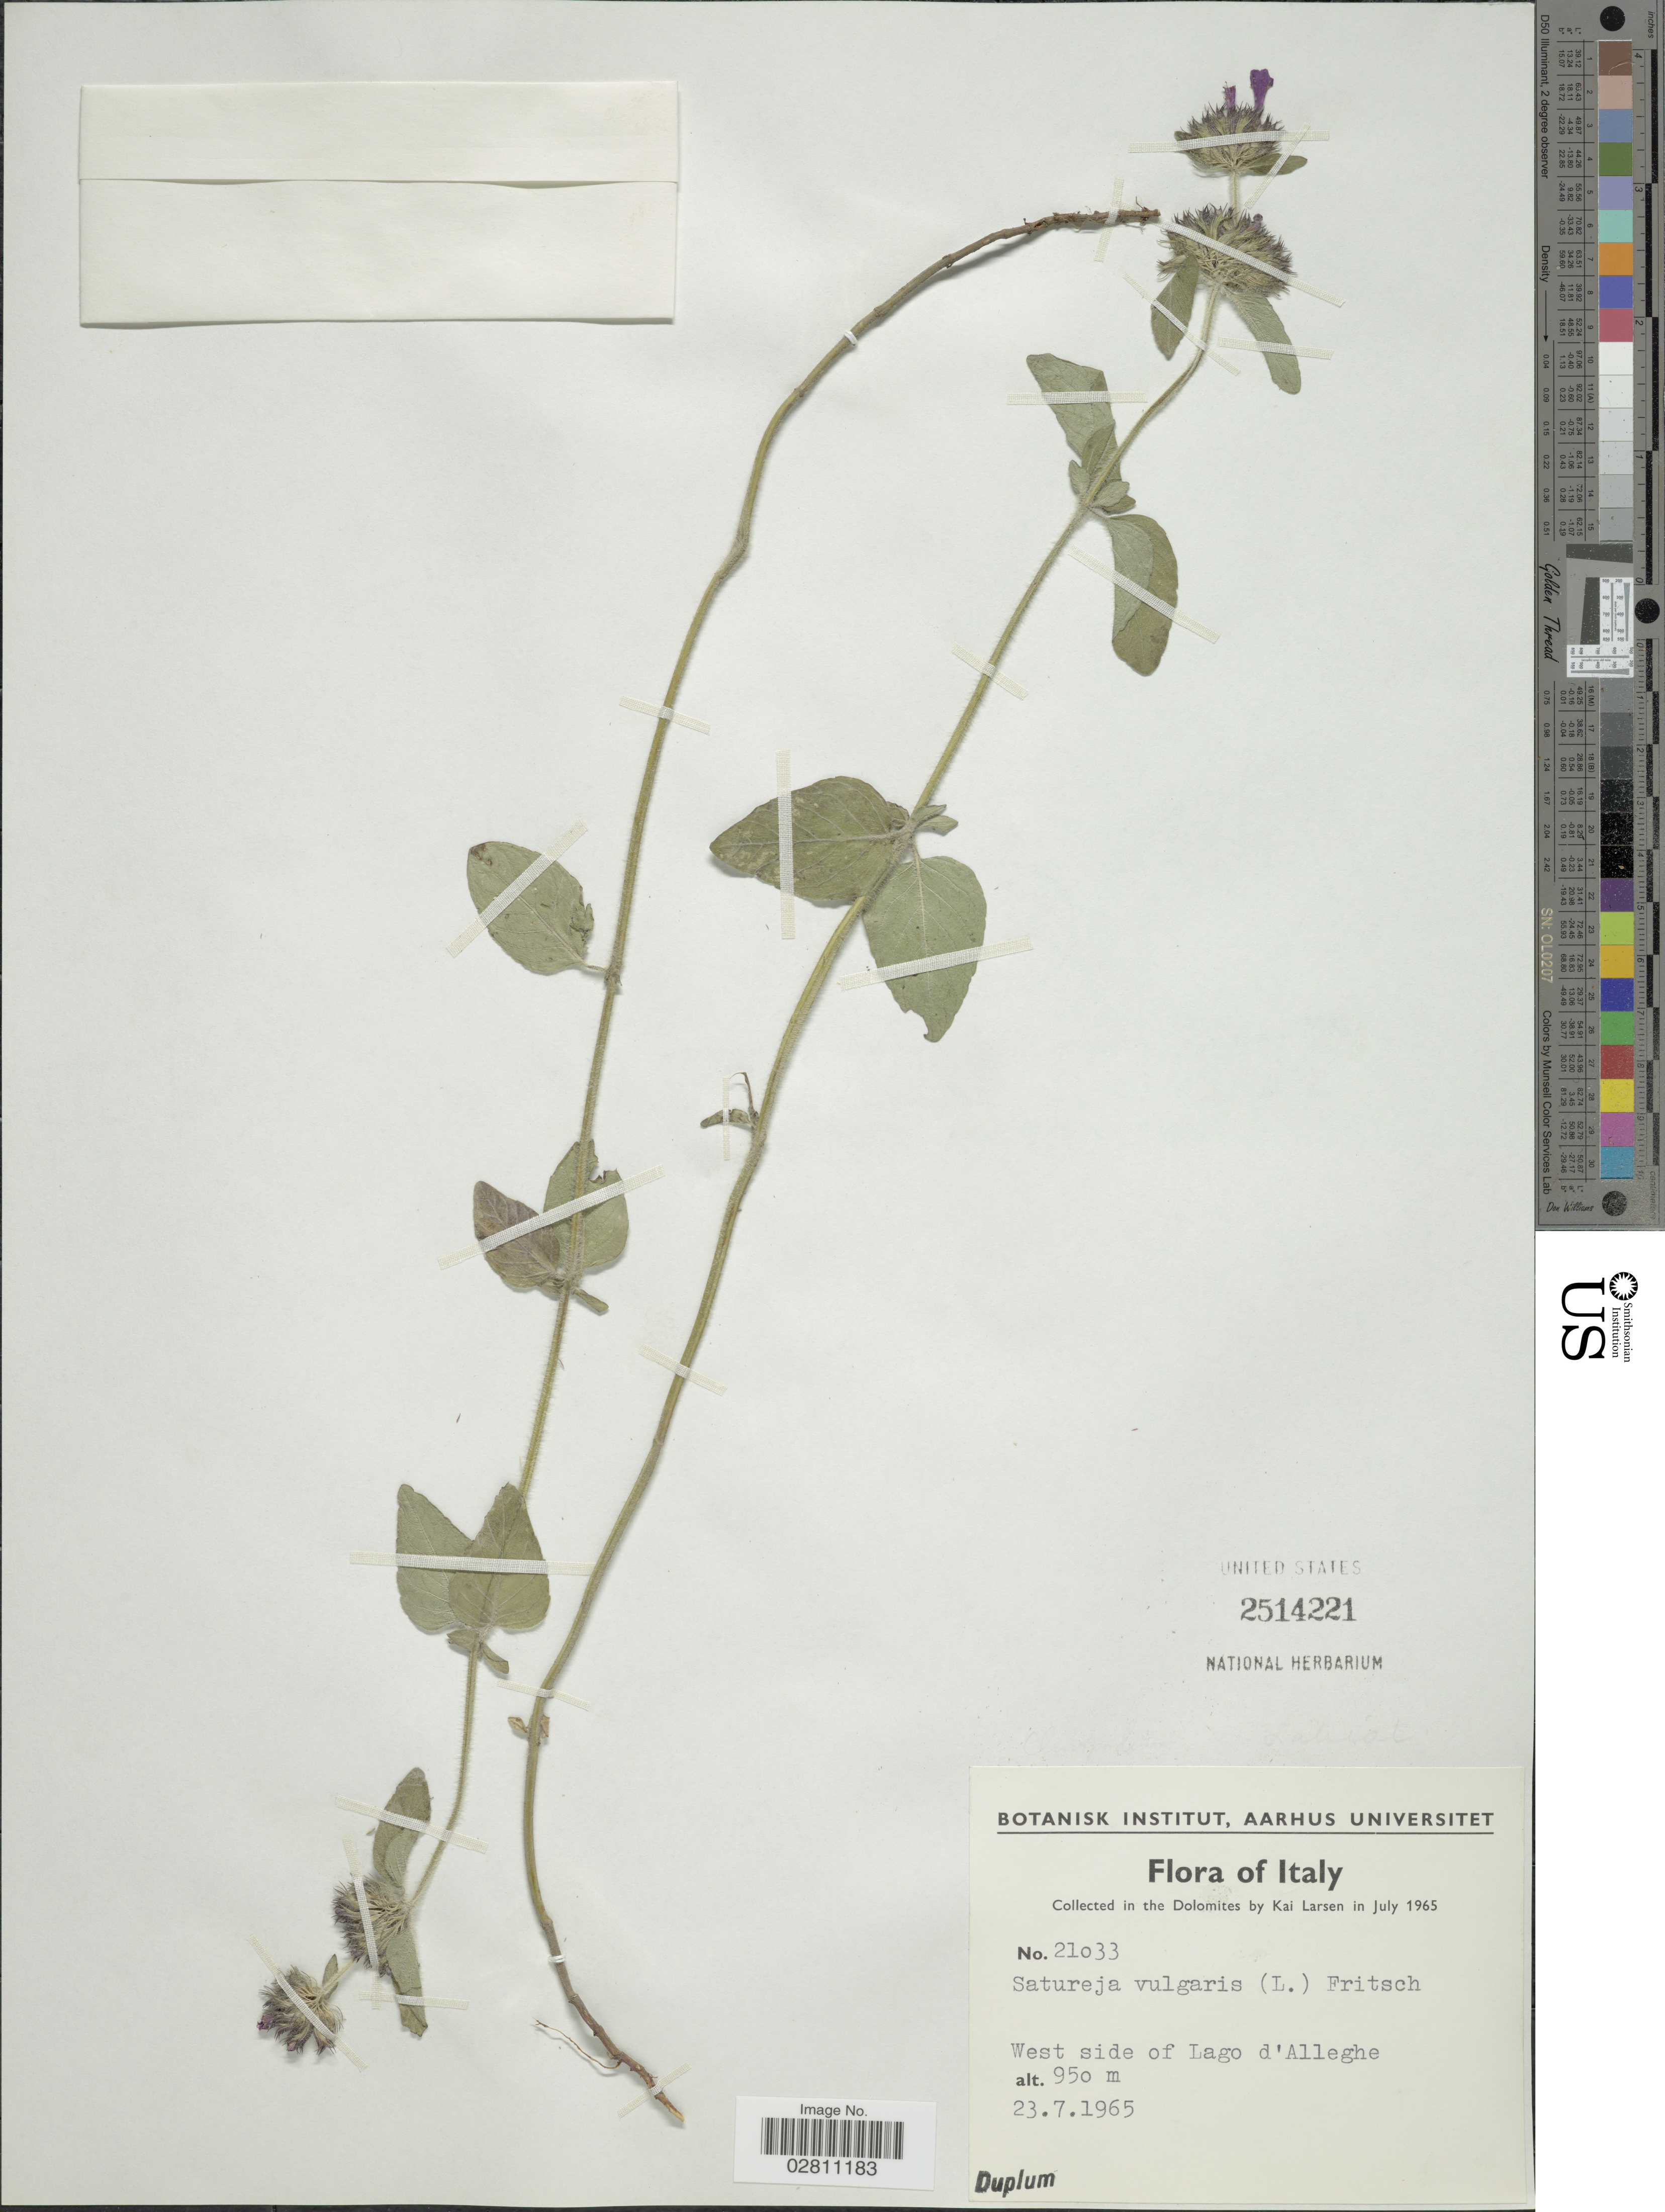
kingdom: Plantae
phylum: Tracheophyta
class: Magnoliopsida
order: Lamiales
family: Lamiaceae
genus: Clinopodium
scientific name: Clinopodium vulgare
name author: L.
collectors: K. Larsen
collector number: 21033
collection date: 1965-07-23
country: Italy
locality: West side of Lago d'Alleghe.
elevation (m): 950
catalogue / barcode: US 2514221